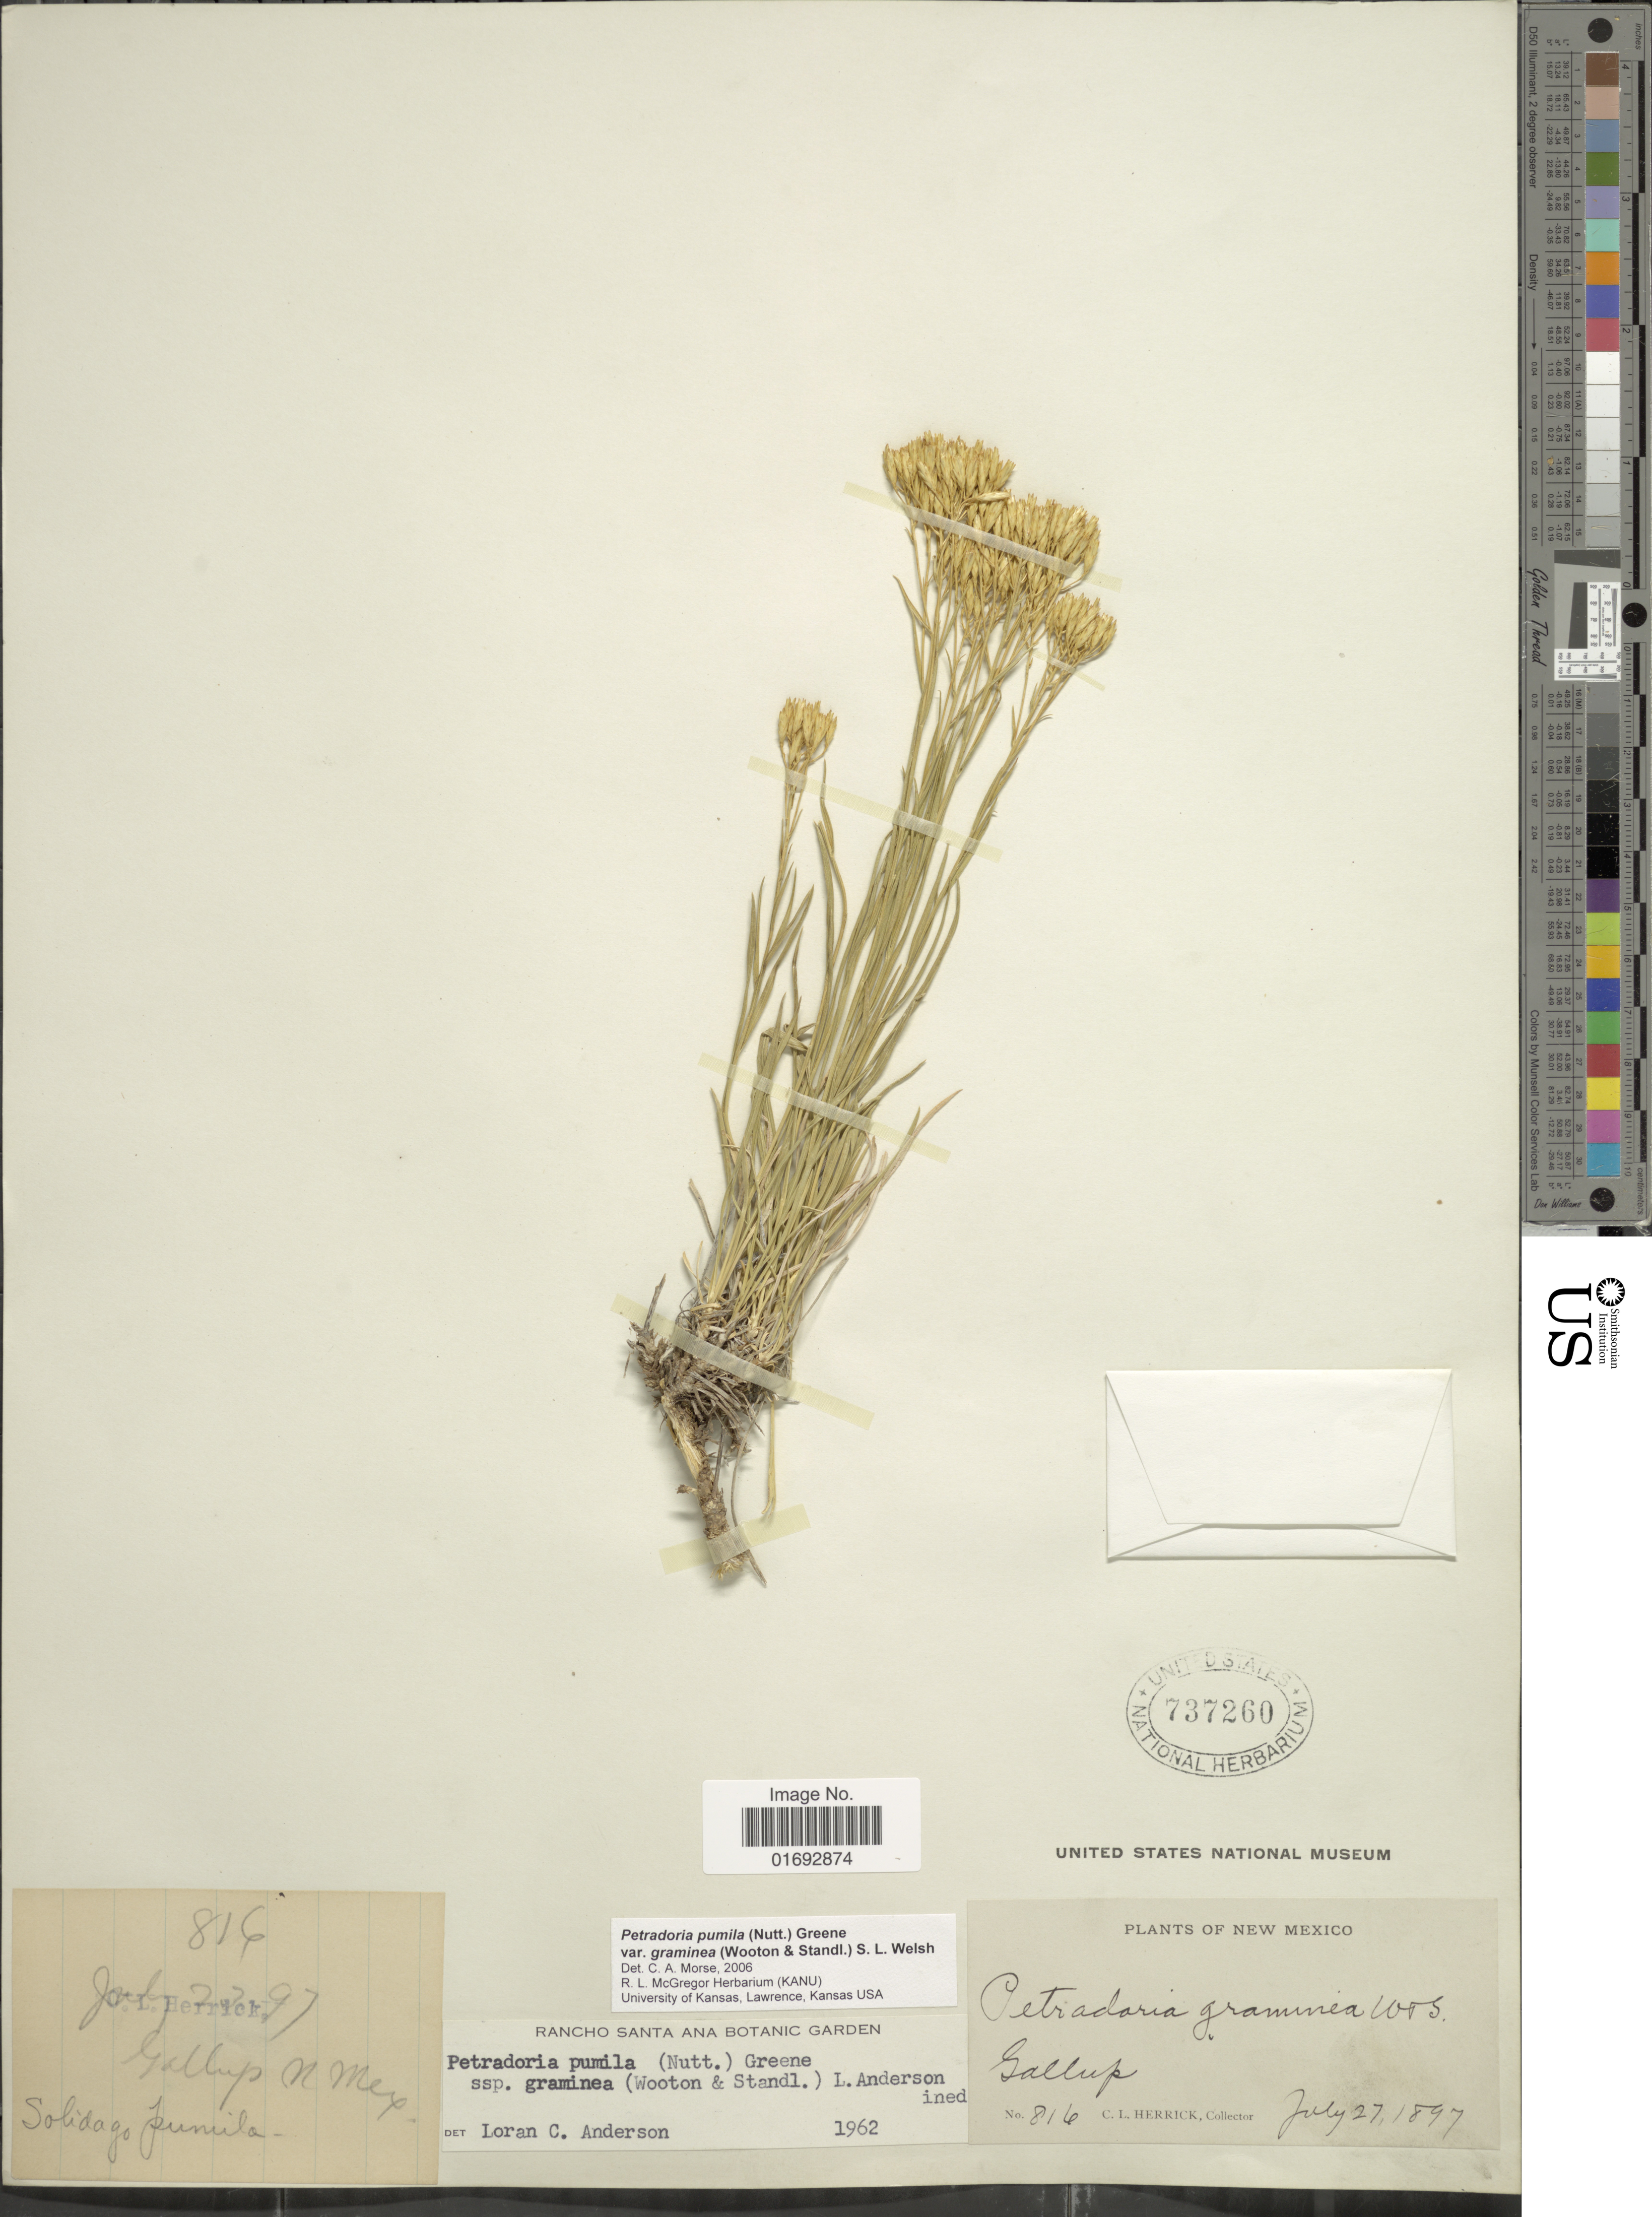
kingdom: Plantae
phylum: Tracheophyta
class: Magnoliopsida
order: Asterales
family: Asteraceae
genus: Petradoria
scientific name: Petradoria pumila subsp. graminea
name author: (Wooton & Standl.) S.L. Welsh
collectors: C. Herrick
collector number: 816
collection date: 1897-07-27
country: United States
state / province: New Mexico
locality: Gallup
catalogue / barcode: US 737260